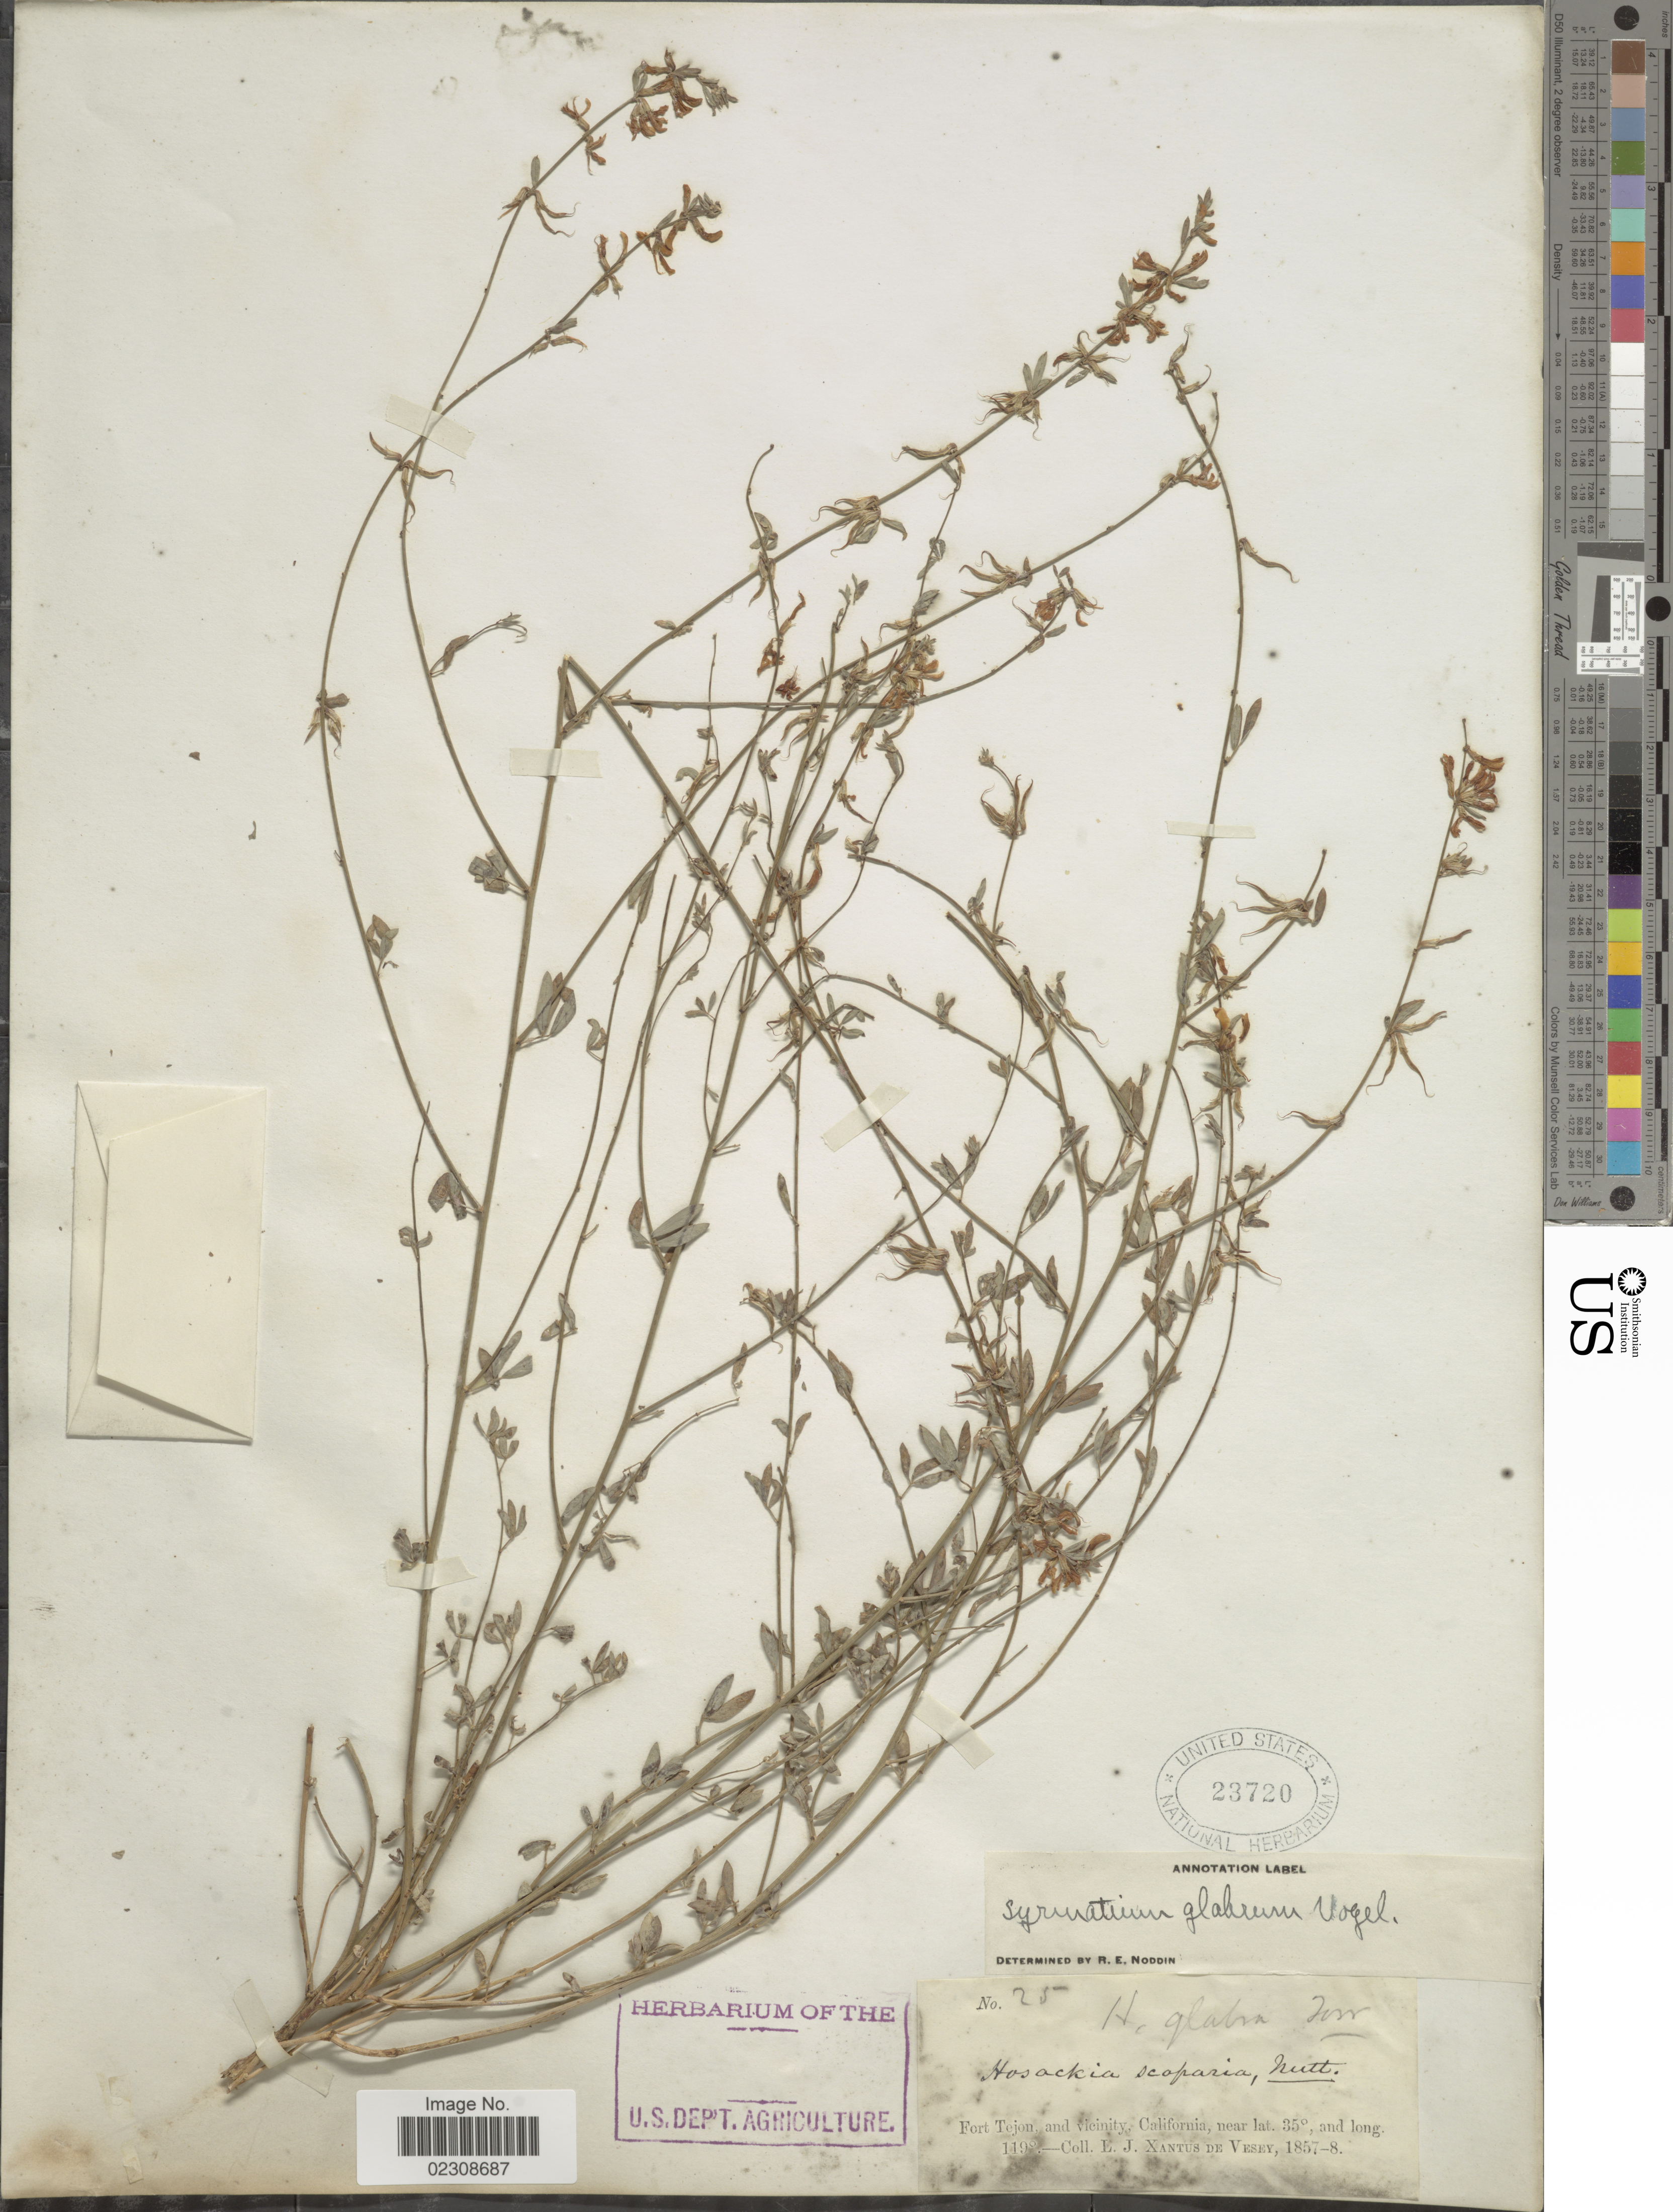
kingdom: Plantae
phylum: Tracheophyta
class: Magnoliopsida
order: Fabales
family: Fabaceae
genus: Syrmatium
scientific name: Syrmatium glabrum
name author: Vogel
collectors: L. Xantus de Vesey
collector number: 5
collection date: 1857/1858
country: United States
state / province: California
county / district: Kern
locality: Fort Tejon, and vicinity.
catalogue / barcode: US 23720